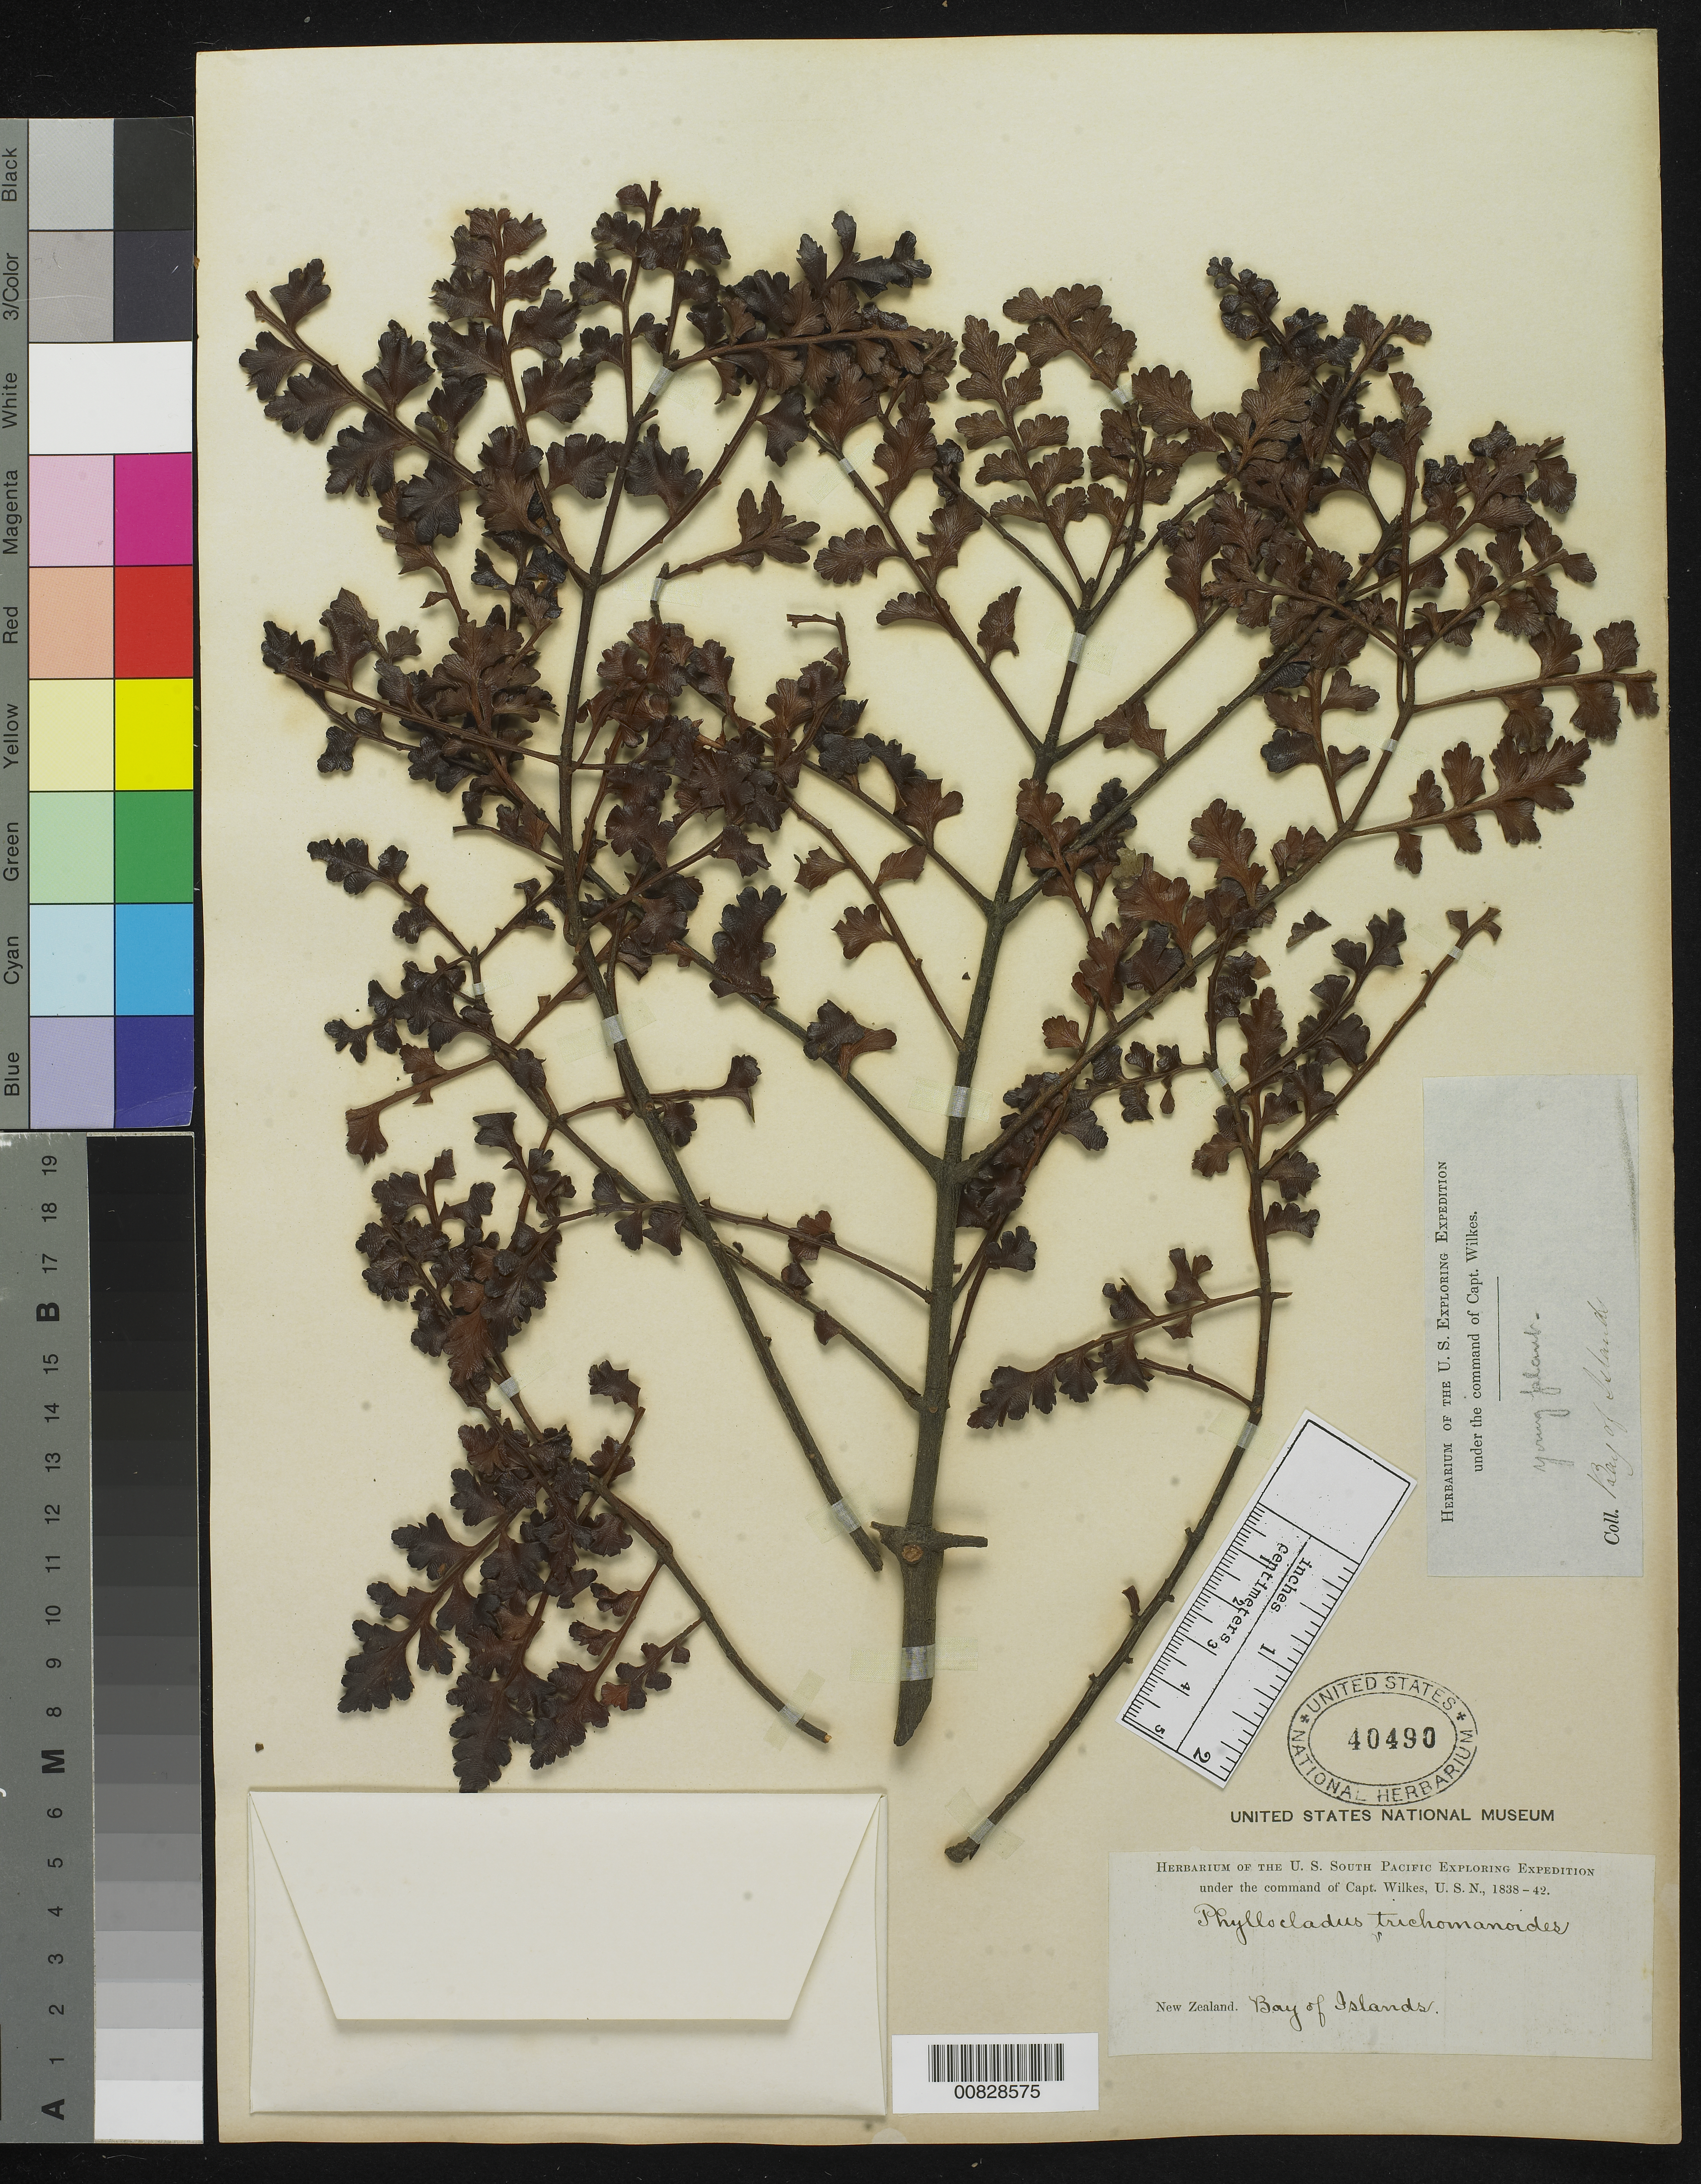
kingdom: Plantae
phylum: Tracheophyta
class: Pinopsida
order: Pinales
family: Phyllocladaceae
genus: Phyllocladus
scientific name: Phyllocladus trichomanoides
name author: D. Don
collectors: Wilkes Explor. Exped.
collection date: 1838/1842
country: New Zealand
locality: Bay of Islands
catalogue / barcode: US 40490